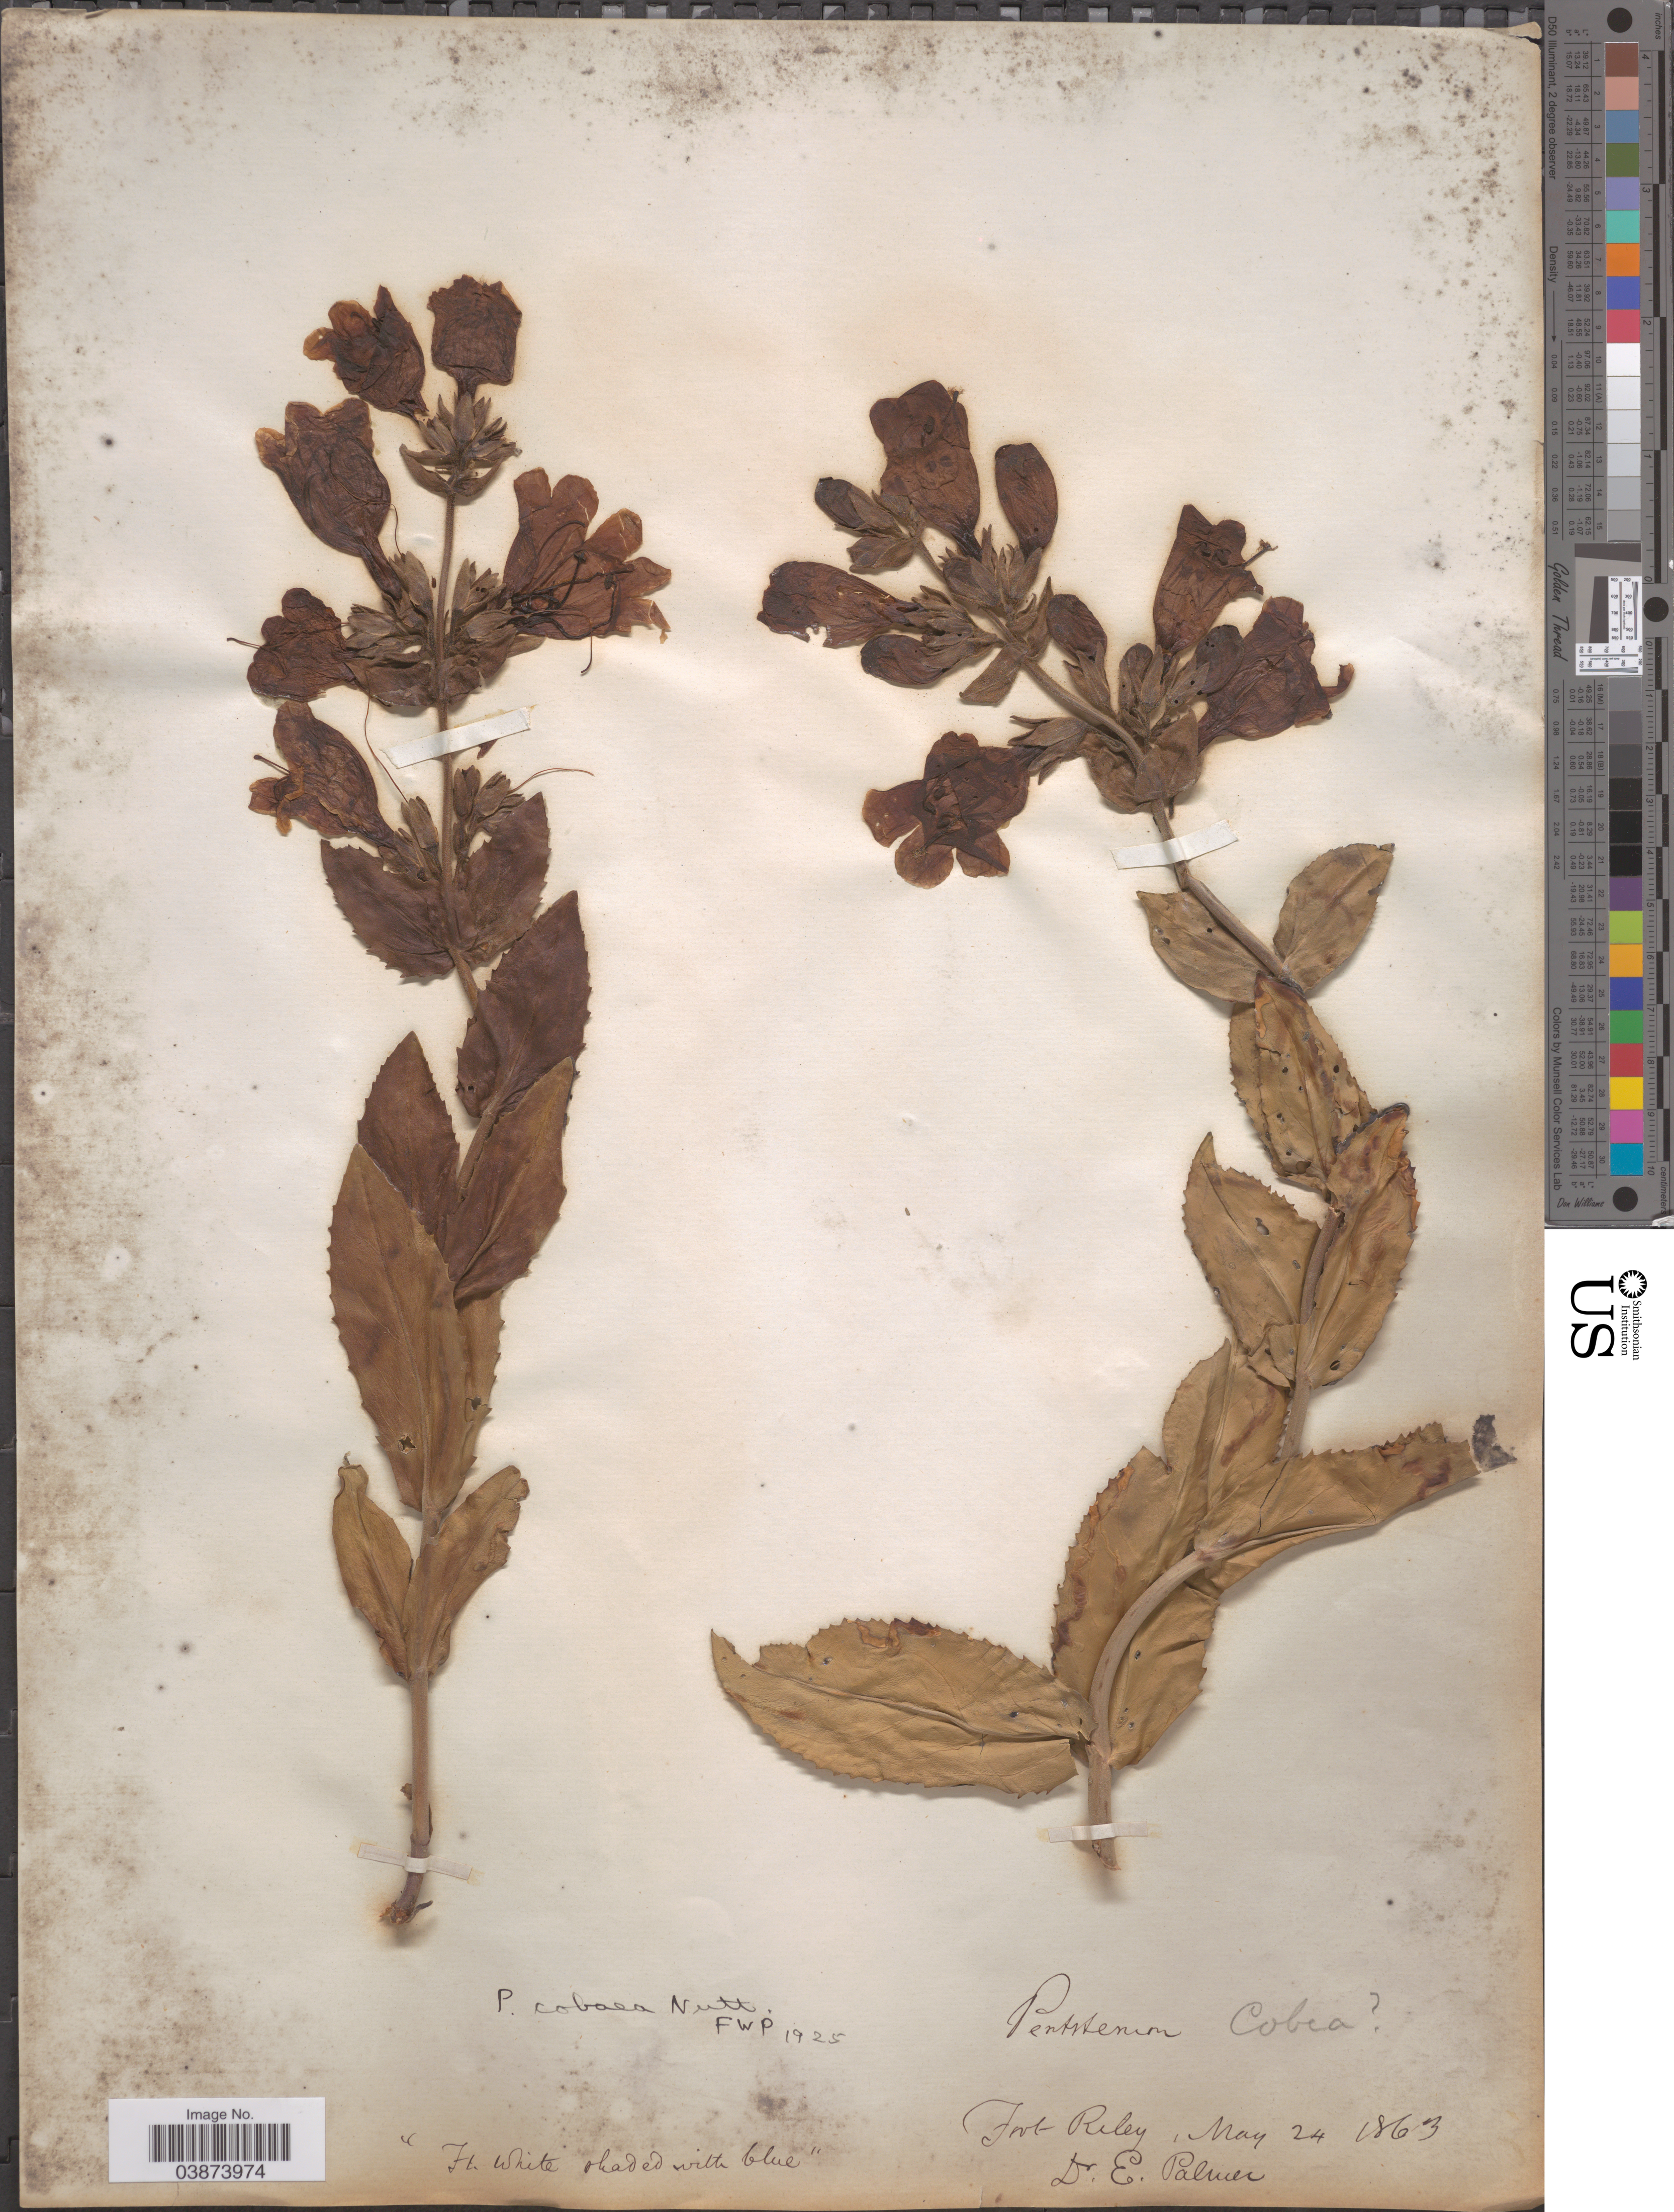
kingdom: Plantae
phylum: Tracheophyta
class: Magnoliopsida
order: Lamiales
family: Plantaginaceae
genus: Penstemon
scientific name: Penstemon cobaea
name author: (Nutt.)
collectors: E. Palmer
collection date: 1863-05-24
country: United States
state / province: Kansas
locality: Fort Riley.